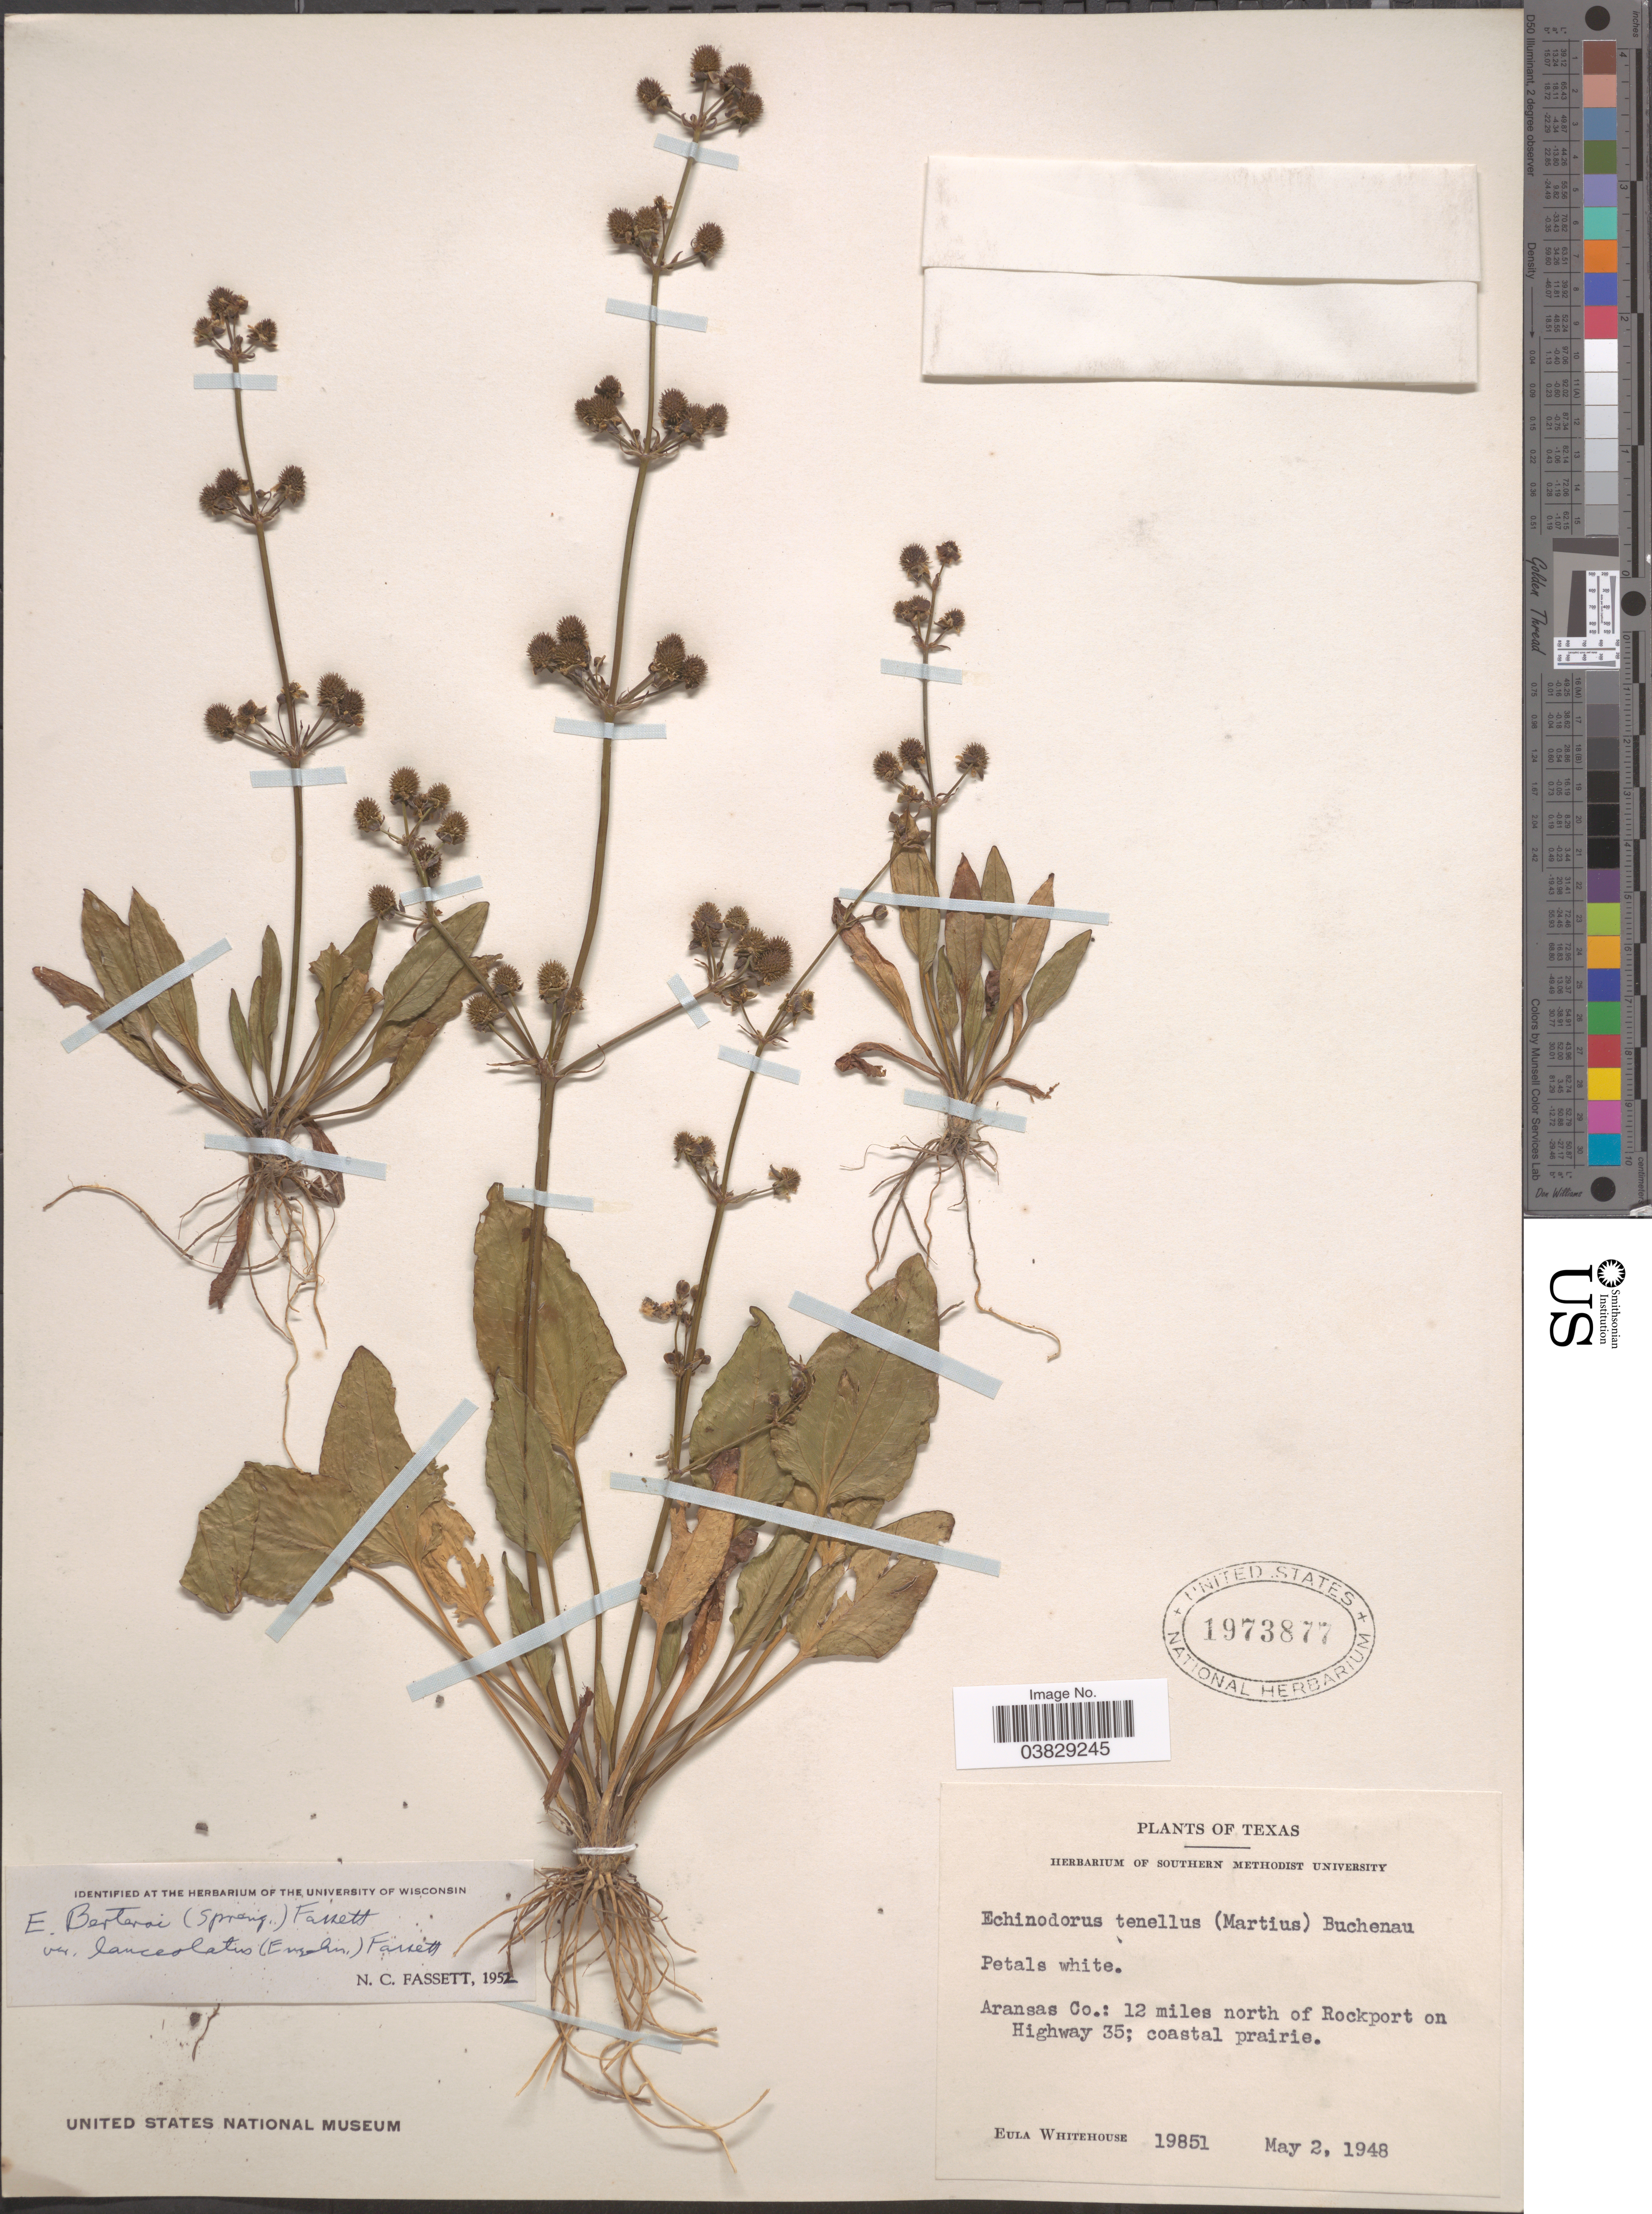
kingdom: Plantae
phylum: Tracheophyta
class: Liliopsida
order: Alismatales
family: Alismataceae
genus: Echinodorus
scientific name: Echinodorus berteroi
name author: (Spreng.) Fassett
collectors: E. Whitehouse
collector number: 19851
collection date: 1948-05-02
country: United States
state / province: Texas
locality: Aransas Co.: 12 miles north of Rockport on Highway 35.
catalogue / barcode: US 1973877